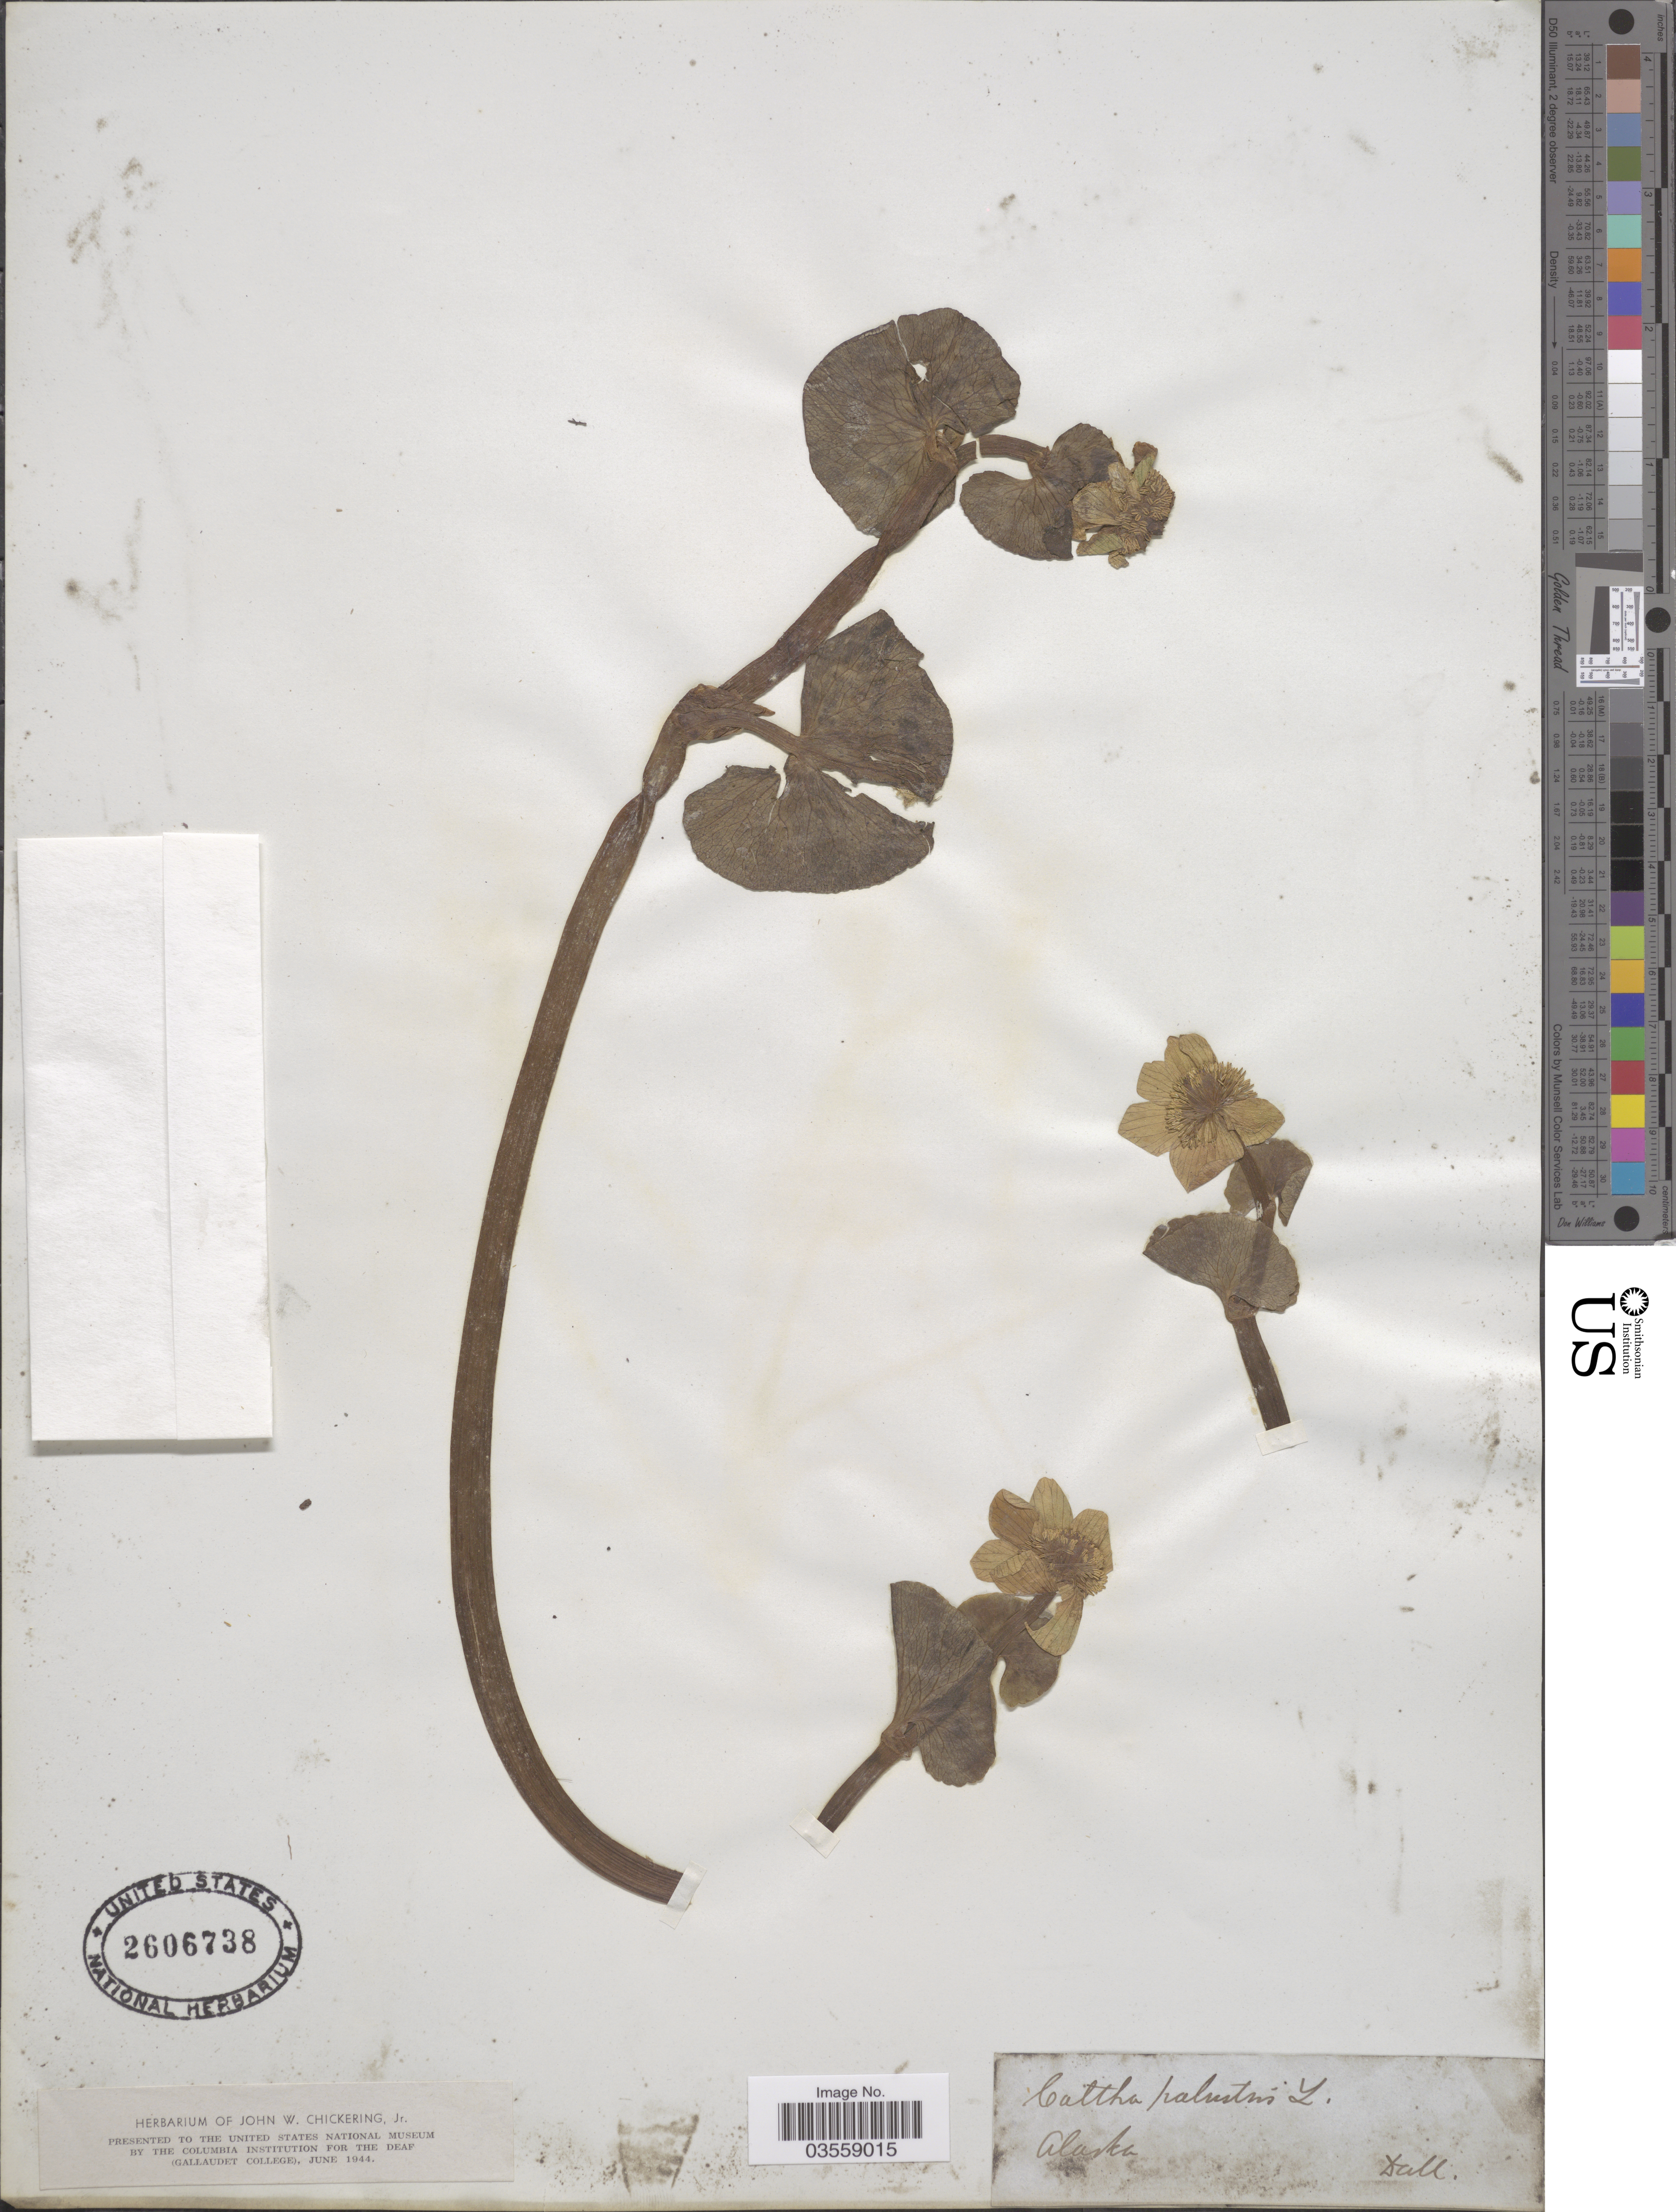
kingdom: Plantae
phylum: Tracheophyta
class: Magnoliopsida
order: Ranunculales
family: Ranunculaceae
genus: Caltha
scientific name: Caltha palustris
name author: L.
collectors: -. Dall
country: United States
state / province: Alaska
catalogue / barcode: US 2606738